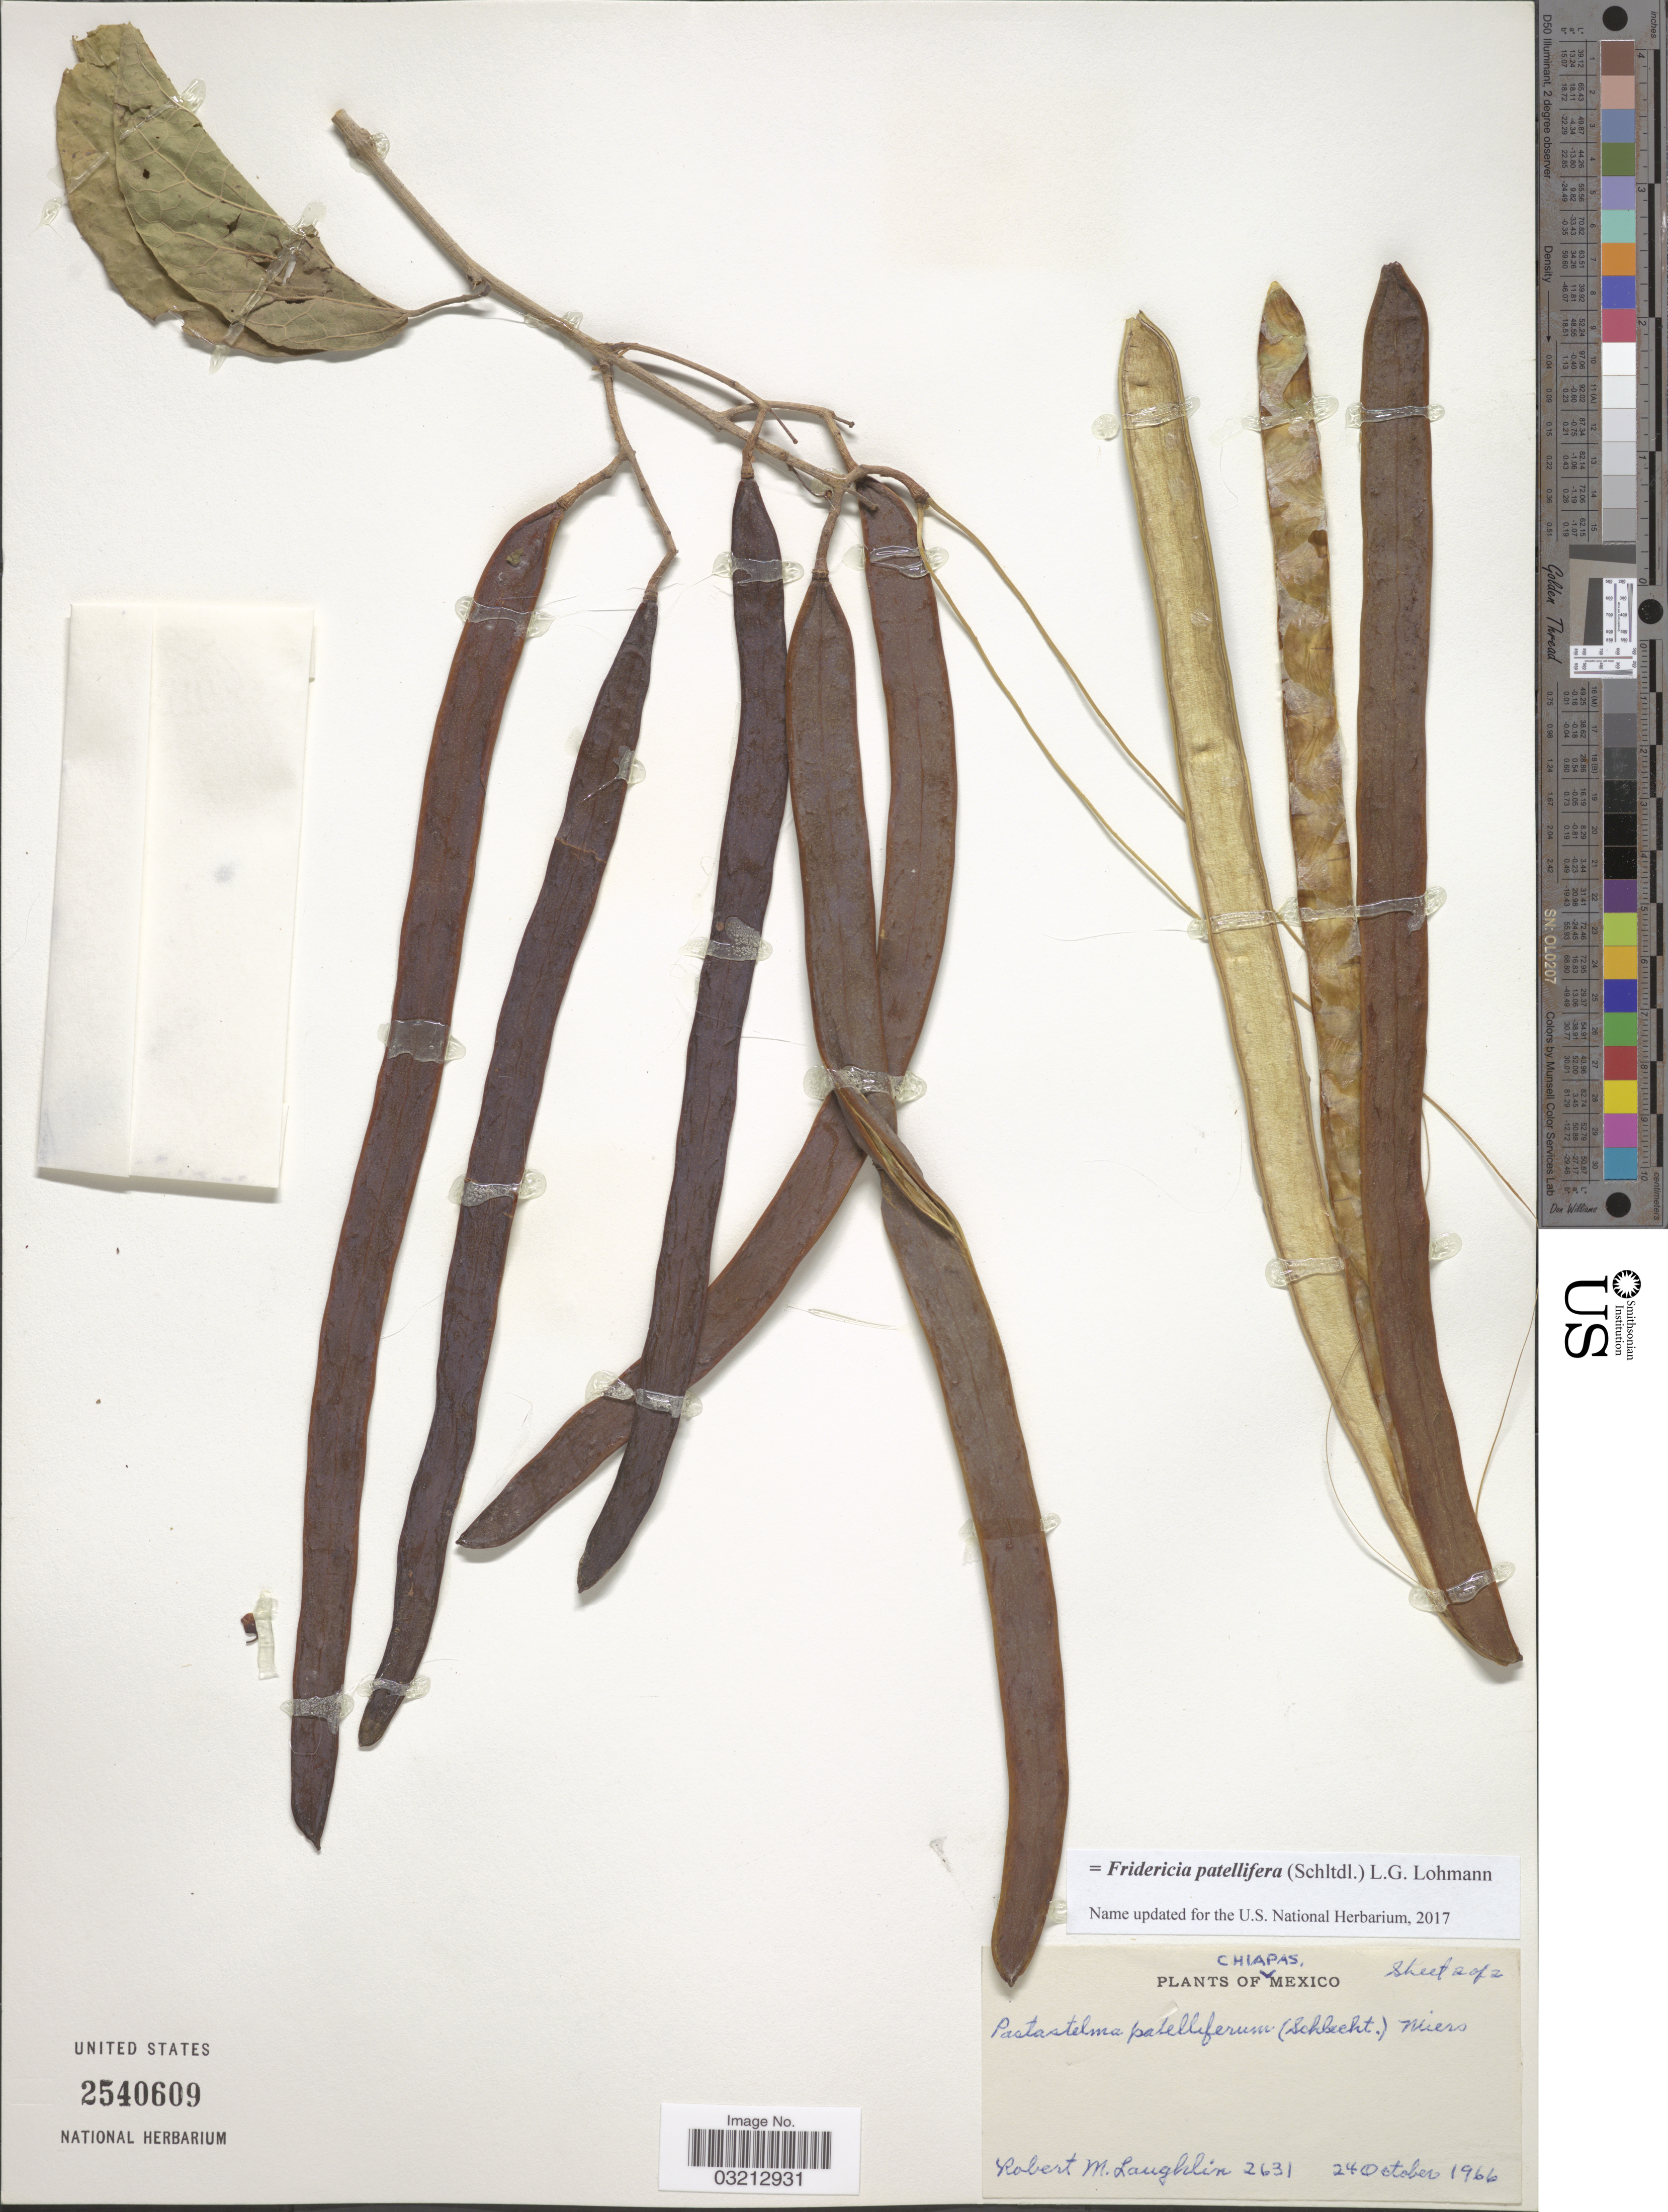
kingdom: Plantae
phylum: Tracheophyta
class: Magnoliopsida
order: Lamiales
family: Bignoniaceae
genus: Fridericia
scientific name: Fridericia patellifera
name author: (Schltdl.) L.G. Lohmann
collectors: R. M. Laughlin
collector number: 2631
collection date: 1966-10-24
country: Mexico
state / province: Chiapas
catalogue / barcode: US 2540609